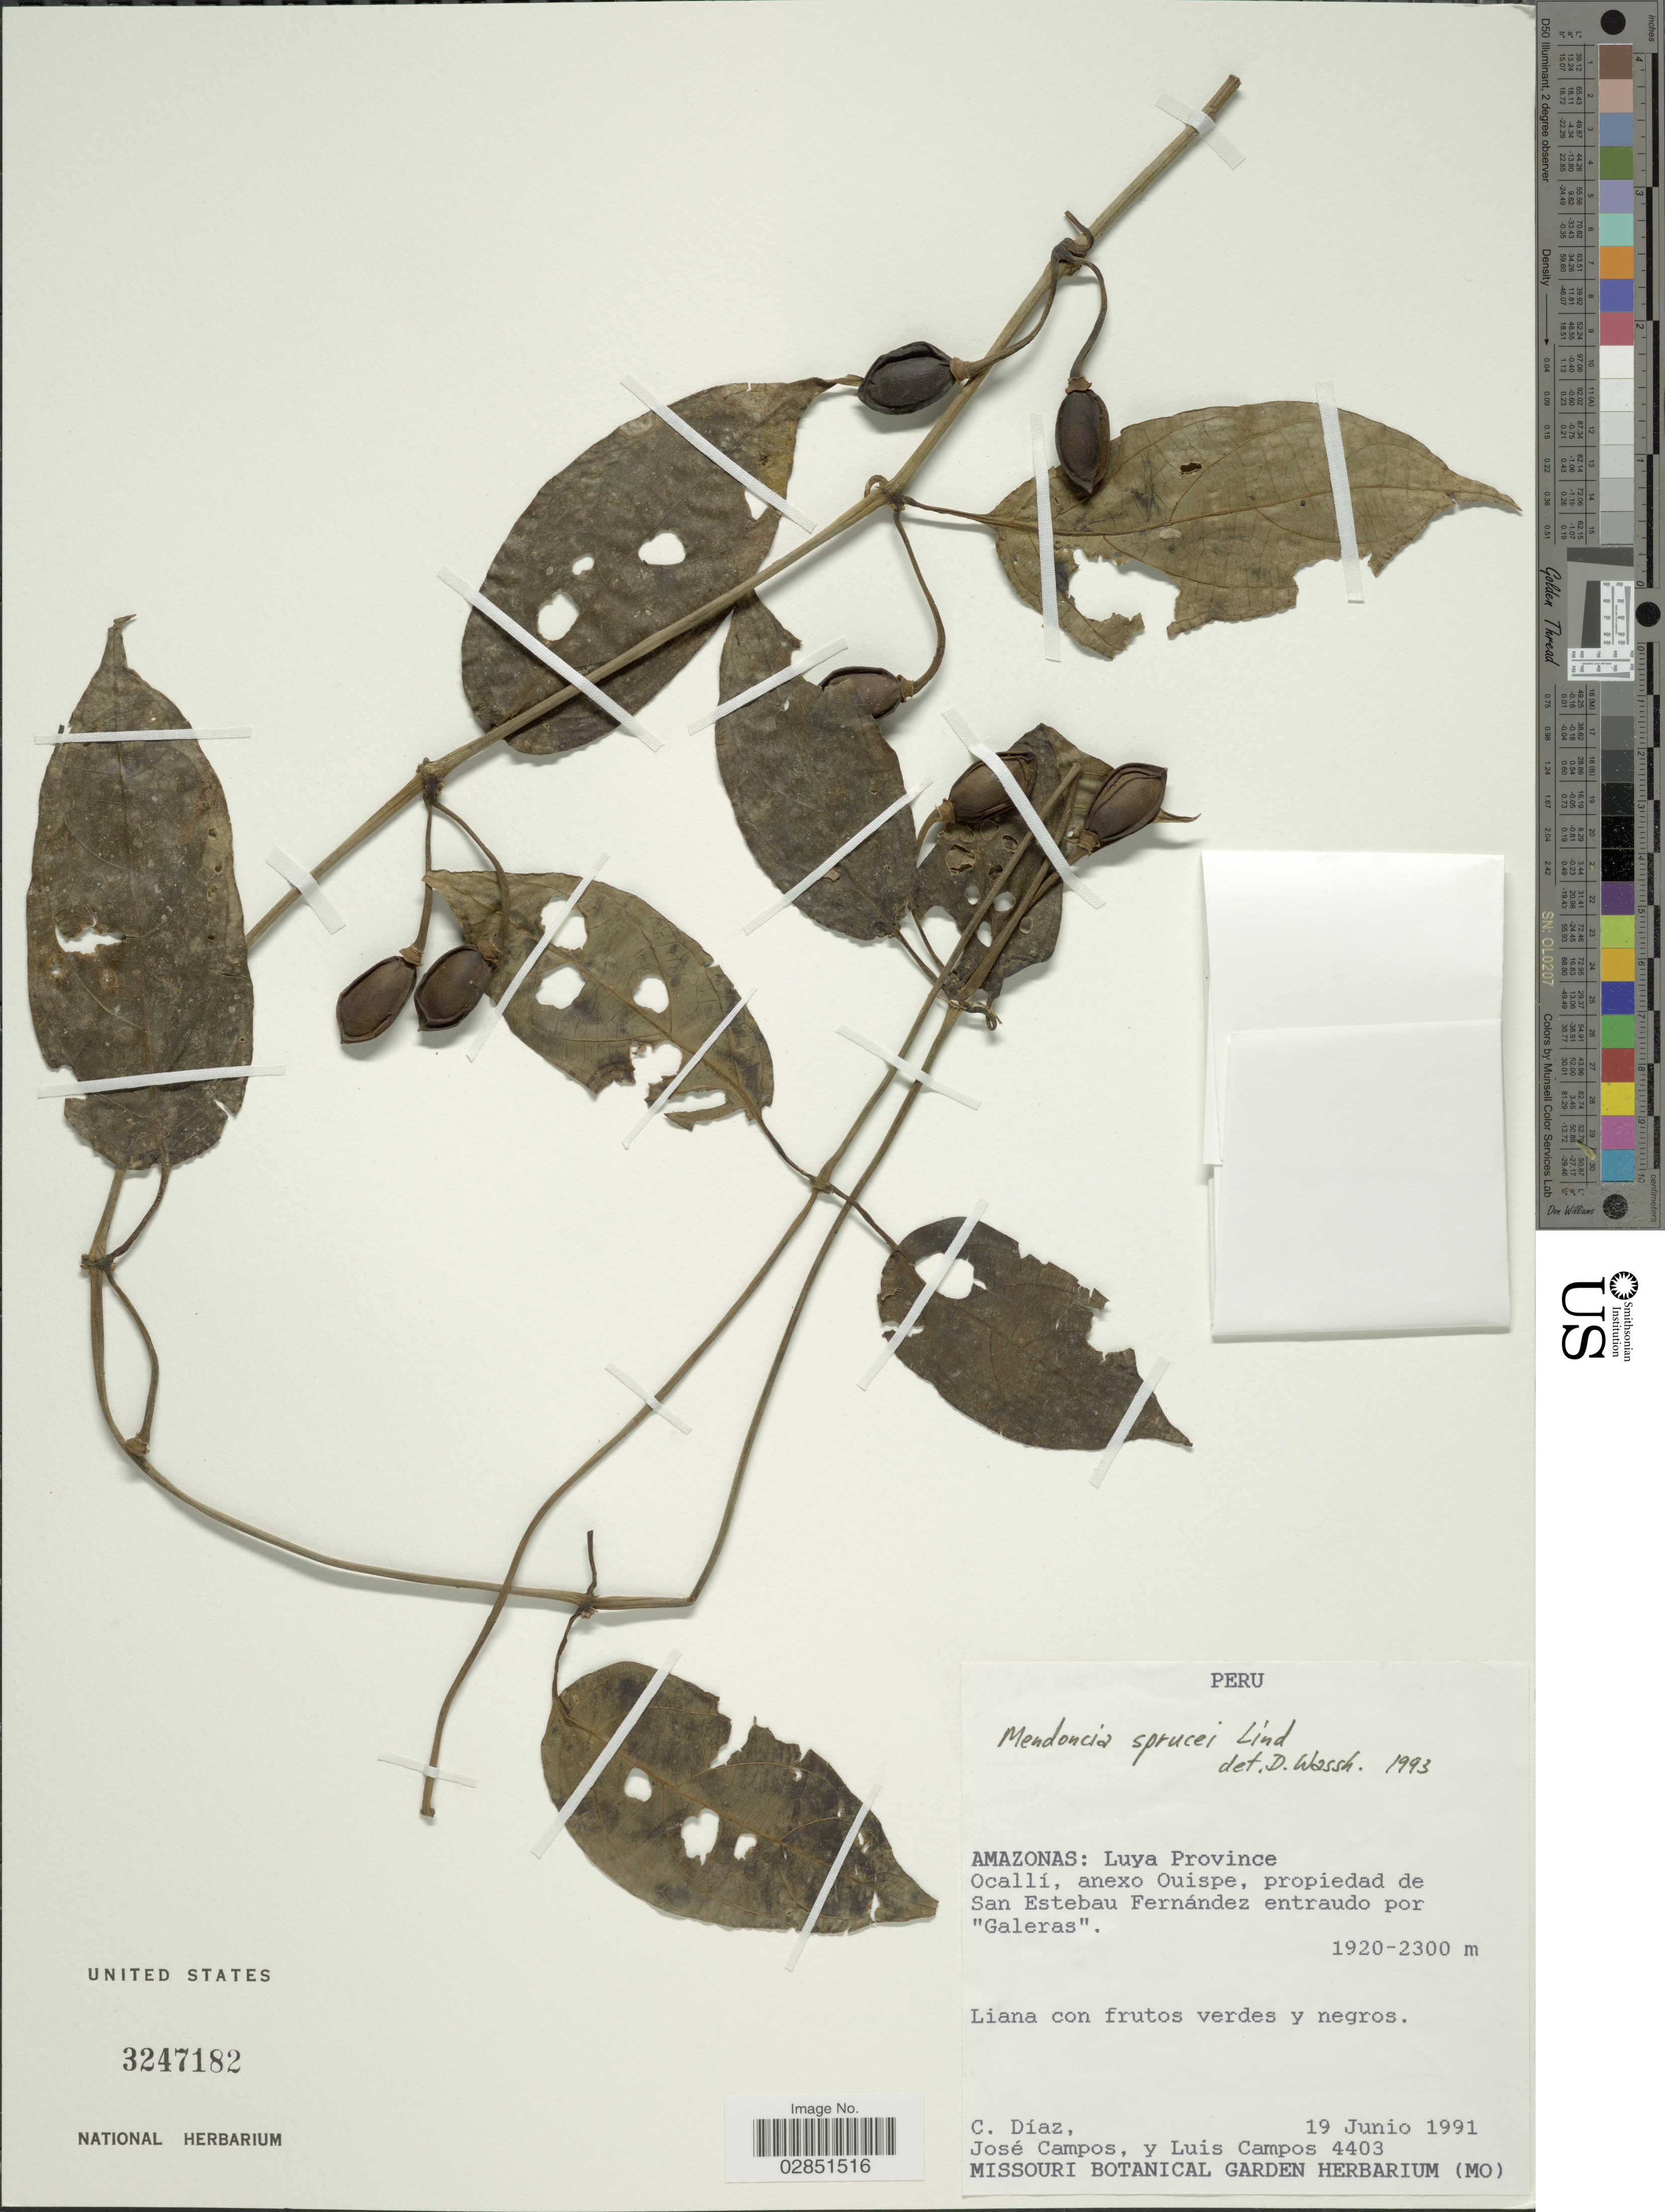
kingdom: Plantae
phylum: Tracheophyta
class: Magnoliopsida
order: Lamiales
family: Acanthaceae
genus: Mendoncia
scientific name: Mendoncia sprucei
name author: Lindau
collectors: C. Díaz, J. Campos & L. Campos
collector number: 4403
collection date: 1991-06-19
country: Peru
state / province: Amazonas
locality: Luya Province. Ocallí, anexo Ouispe, propiedad de San Estebau Fernández entraudo por "Galeras".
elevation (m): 1920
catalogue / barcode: US 3247182